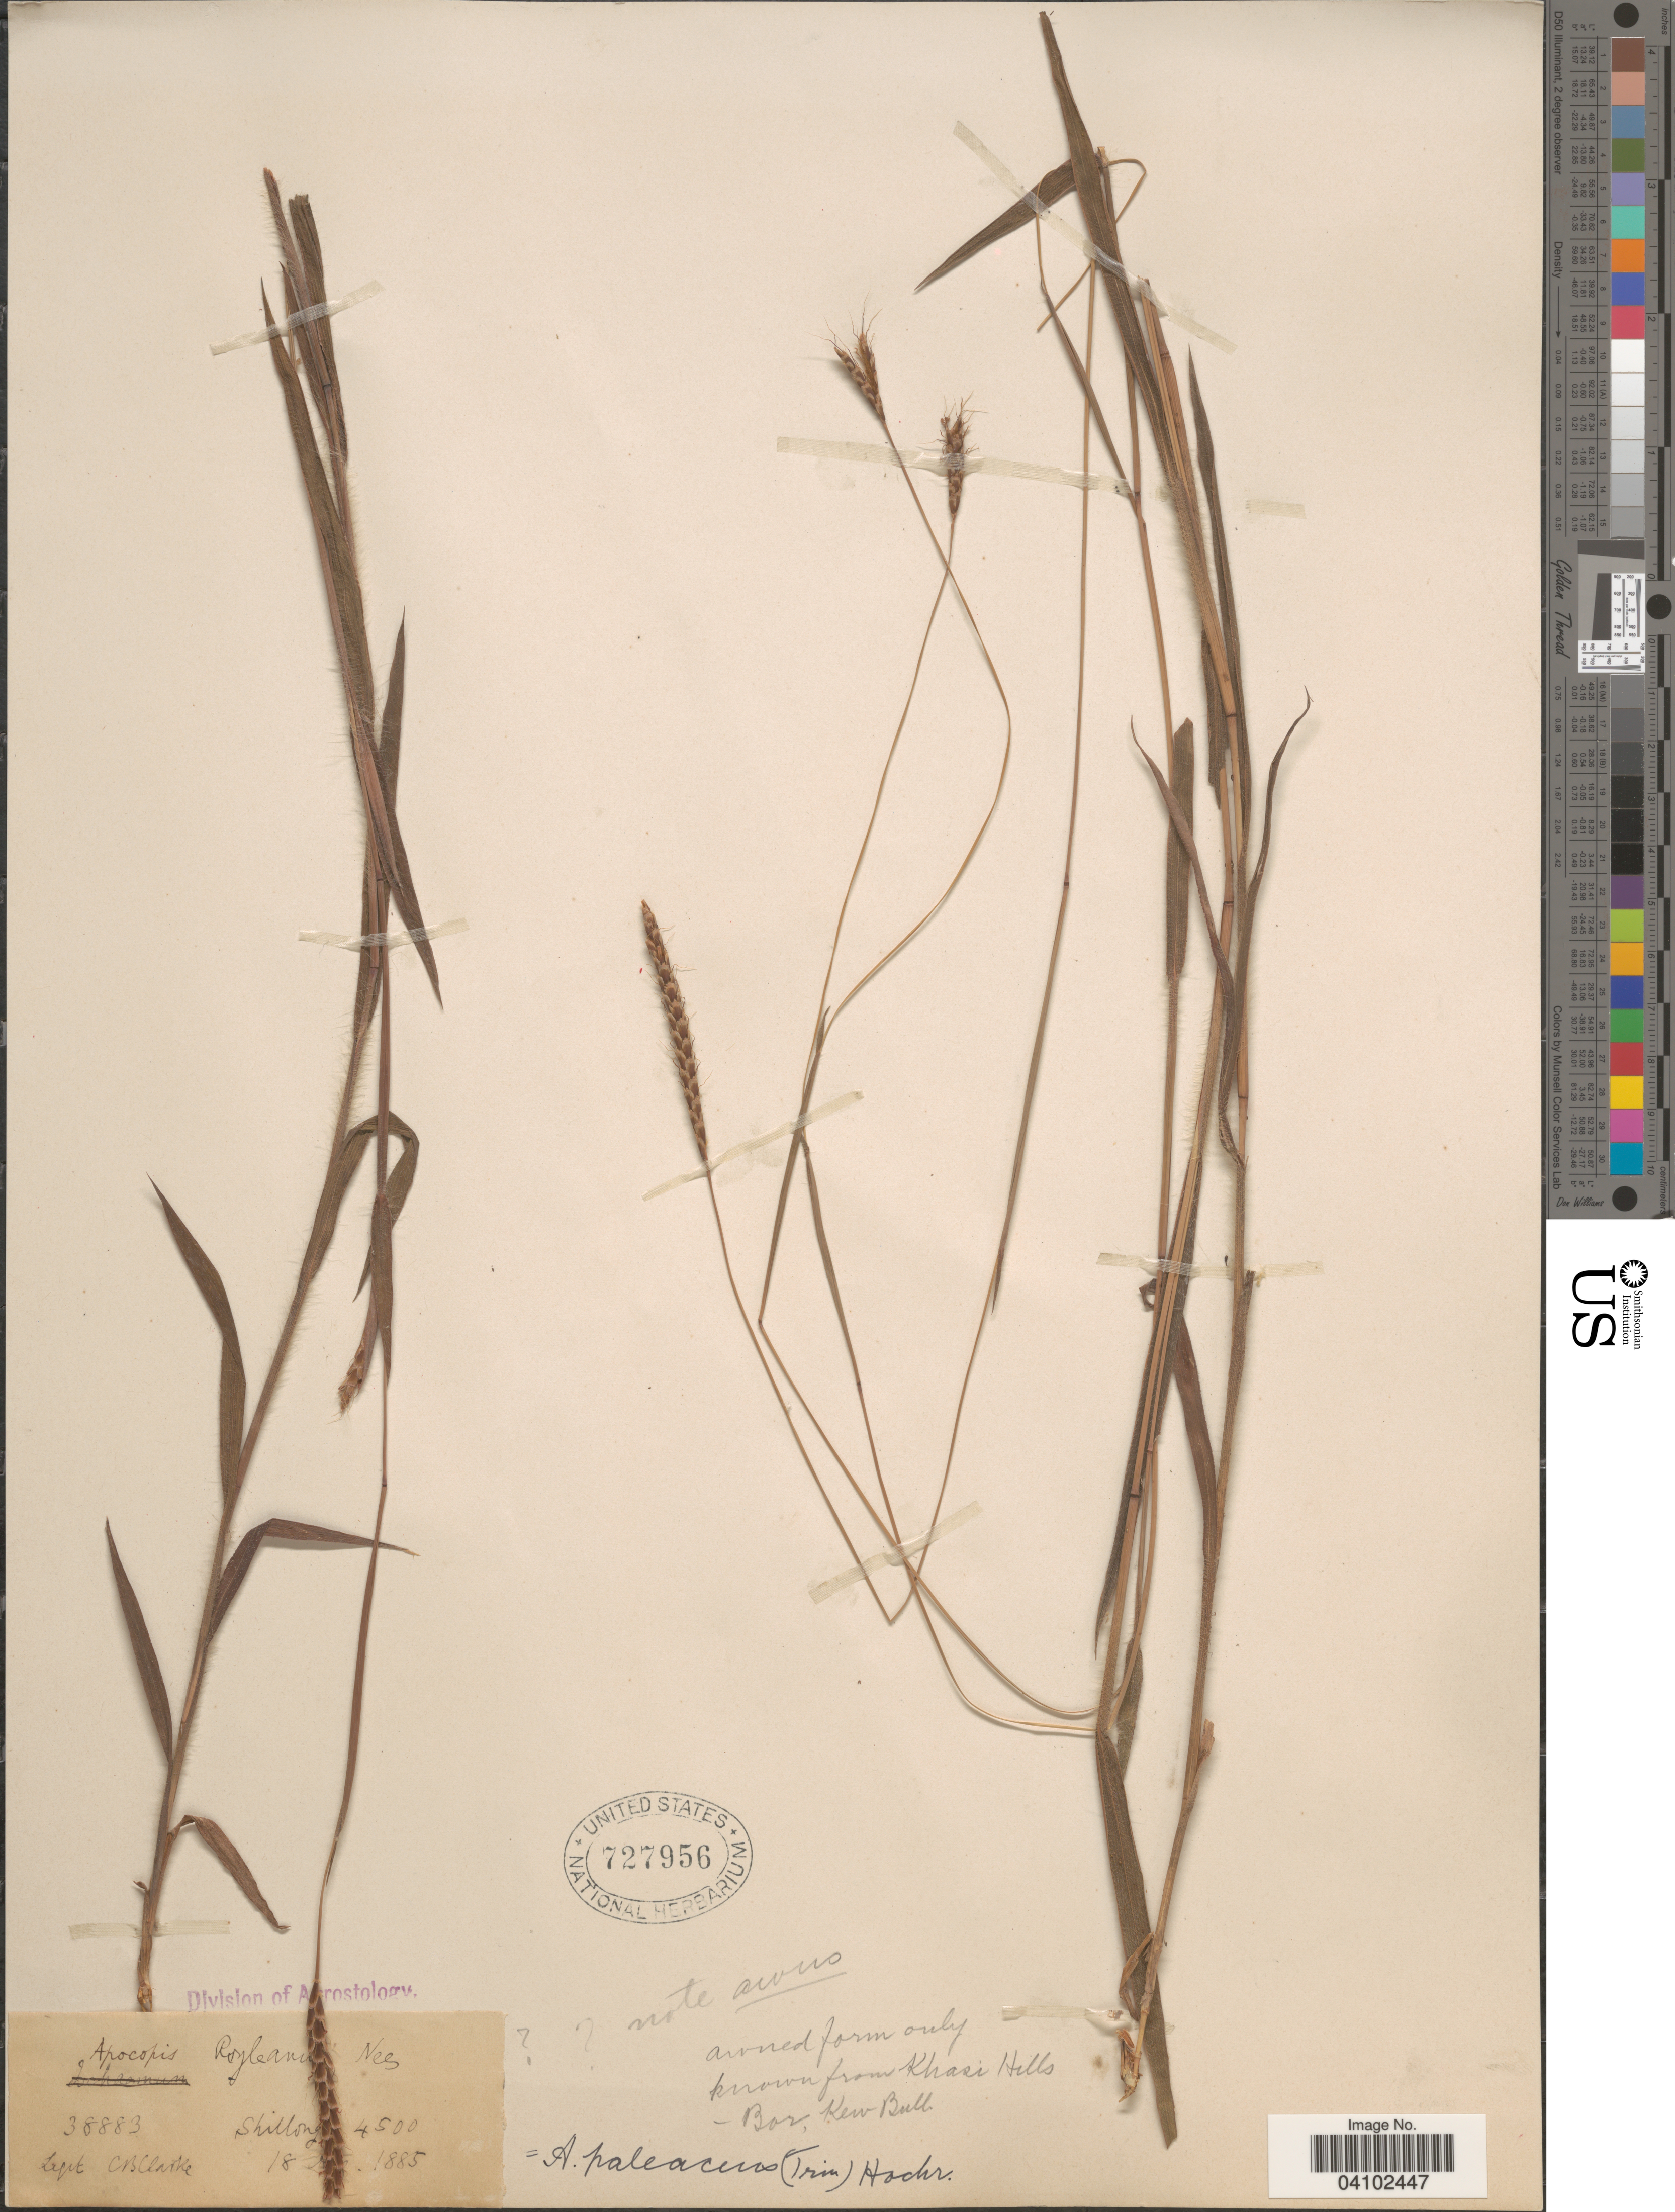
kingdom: Plantae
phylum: Tracheophyta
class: Liliopsida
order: Poales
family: Poaceae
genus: Apocopis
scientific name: Apocopis paleaceus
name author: Hochr.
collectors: C. B. Clarke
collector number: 38883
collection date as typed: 18 ! 1885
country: India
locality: Shillong.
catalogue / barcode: US 727956